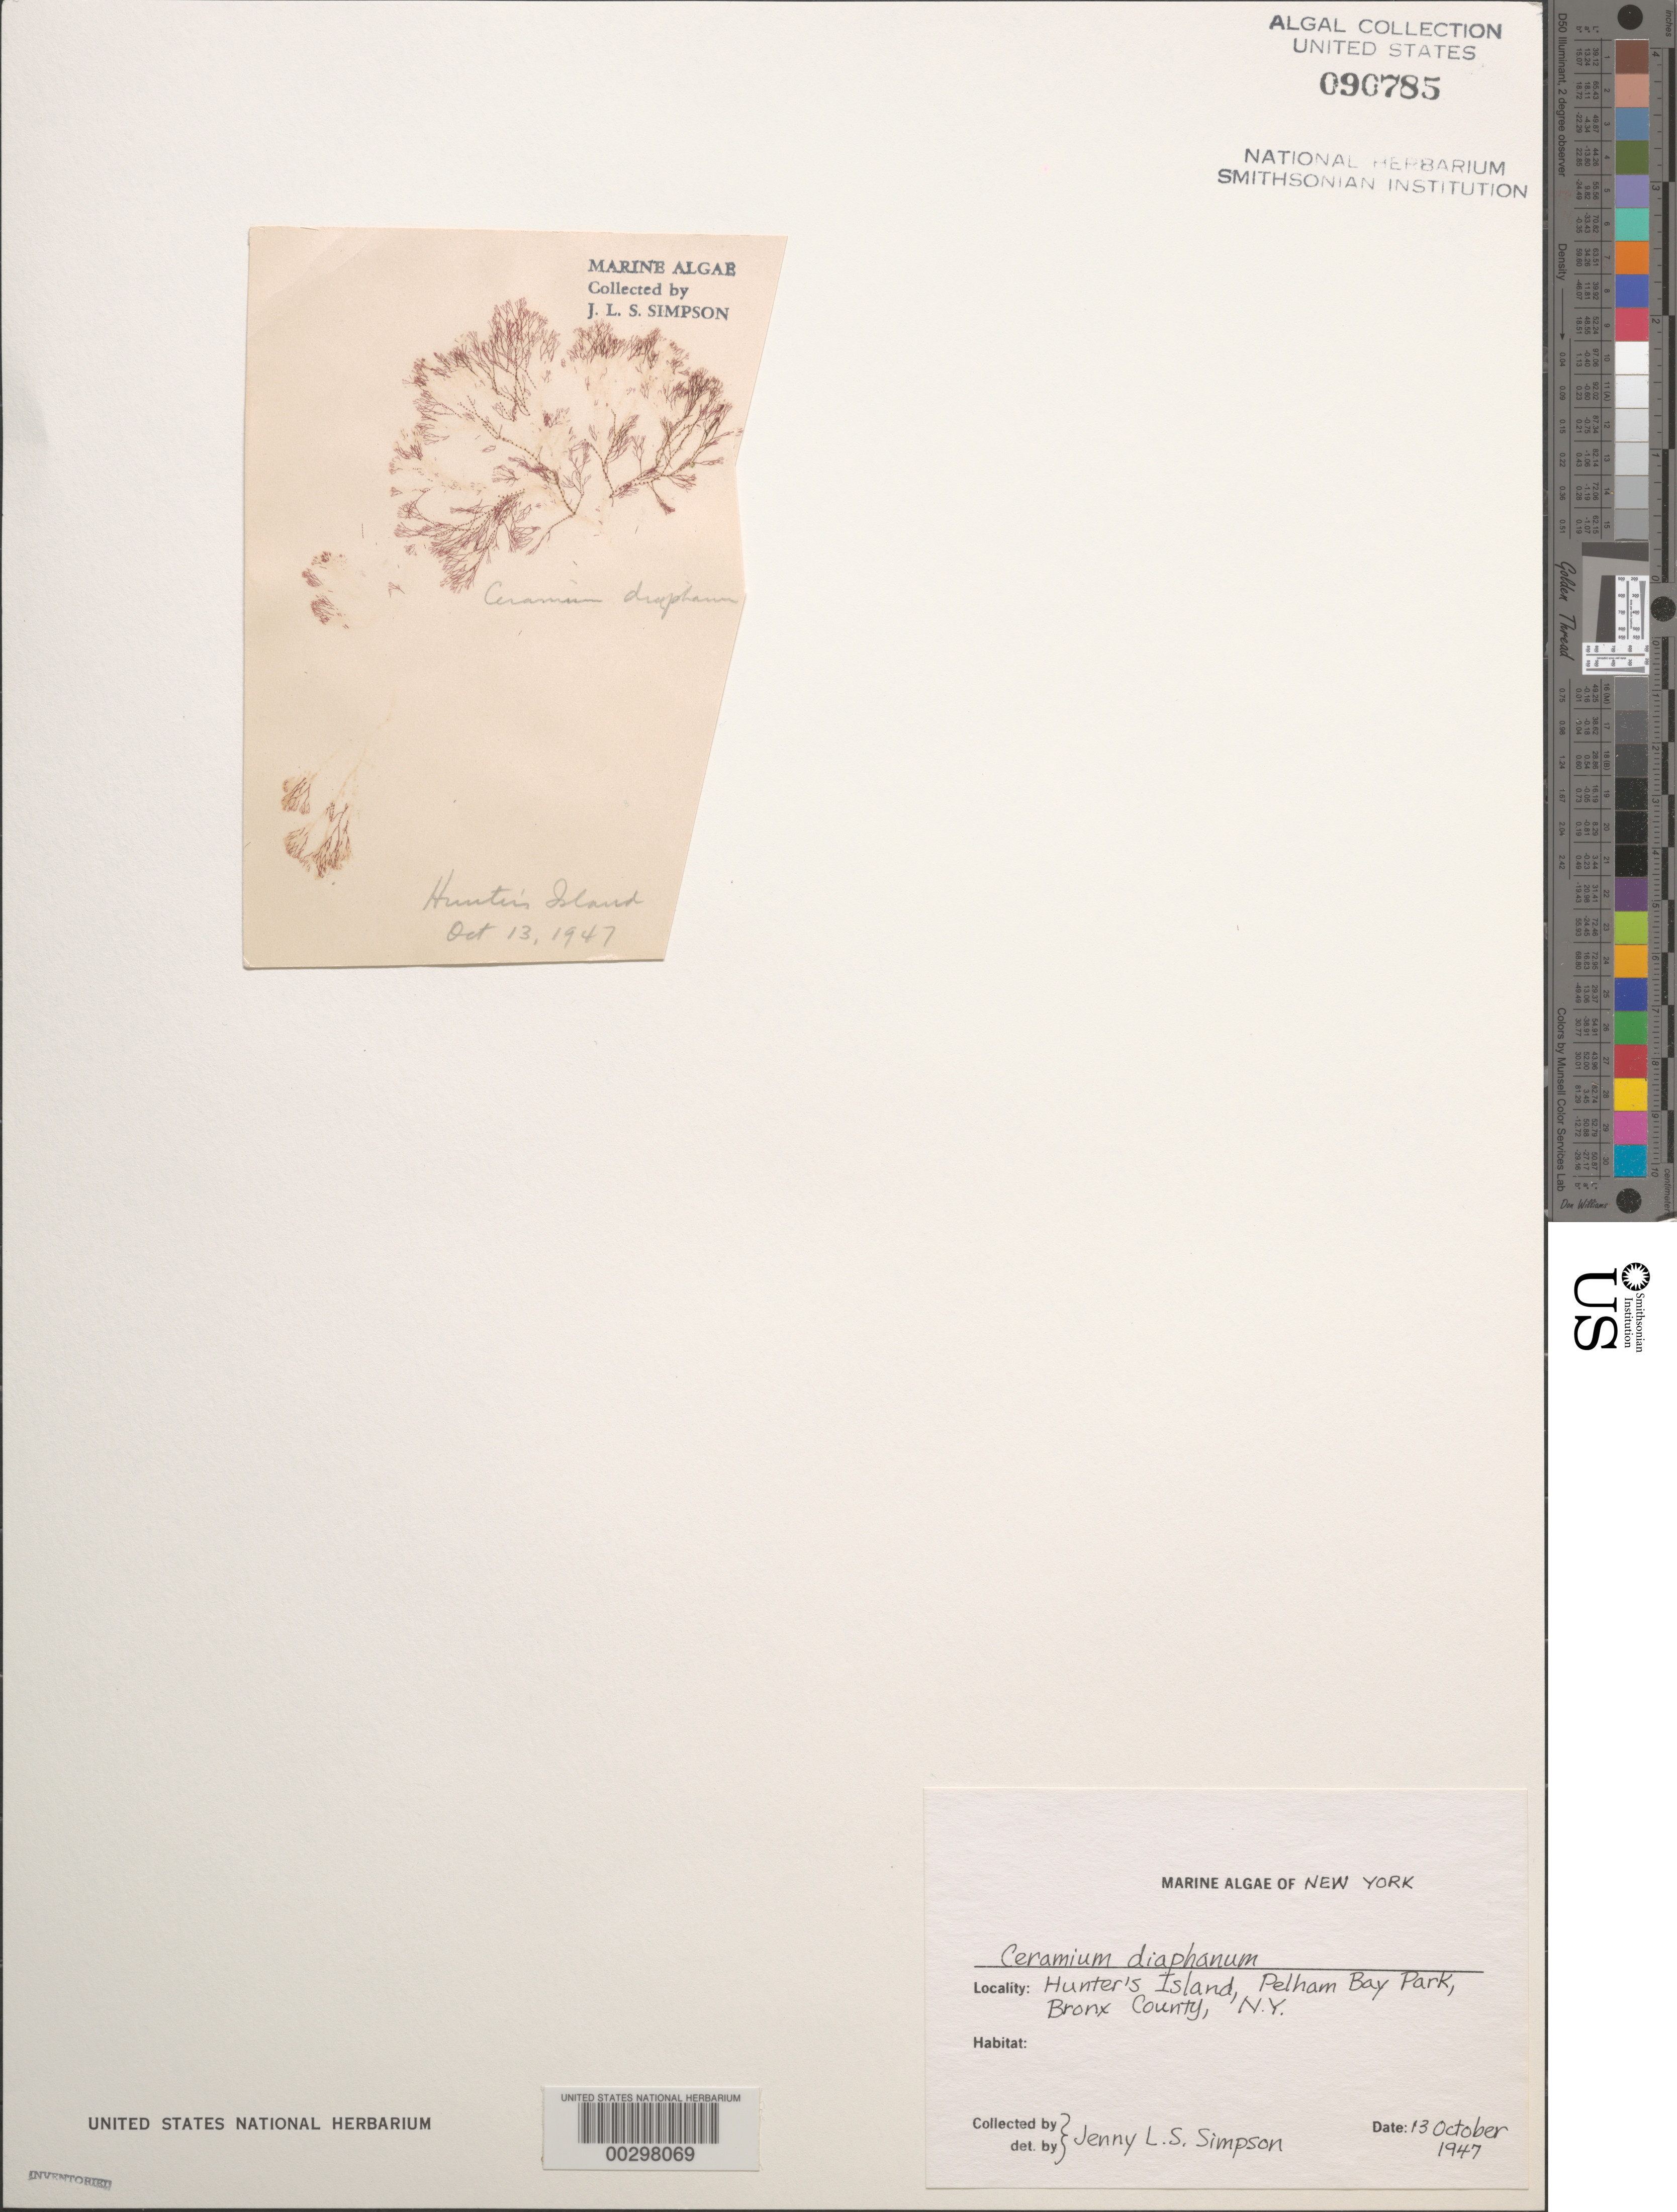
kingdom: Plantae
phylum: Rhodophyta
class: Florideophyceae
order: Ceramiales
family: Ceramiaceae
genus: Ceramium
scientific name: Ceramium diaphanum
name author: (Lightf.) Roth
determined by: Simpson, J. L. S.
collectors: J. Simpson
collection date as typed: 13 Oct 1947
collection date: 1947-10-13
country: United States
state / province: New York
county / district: Bronx County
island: Hunter's Island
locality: Pelham Bay Park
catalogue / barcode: US 90785